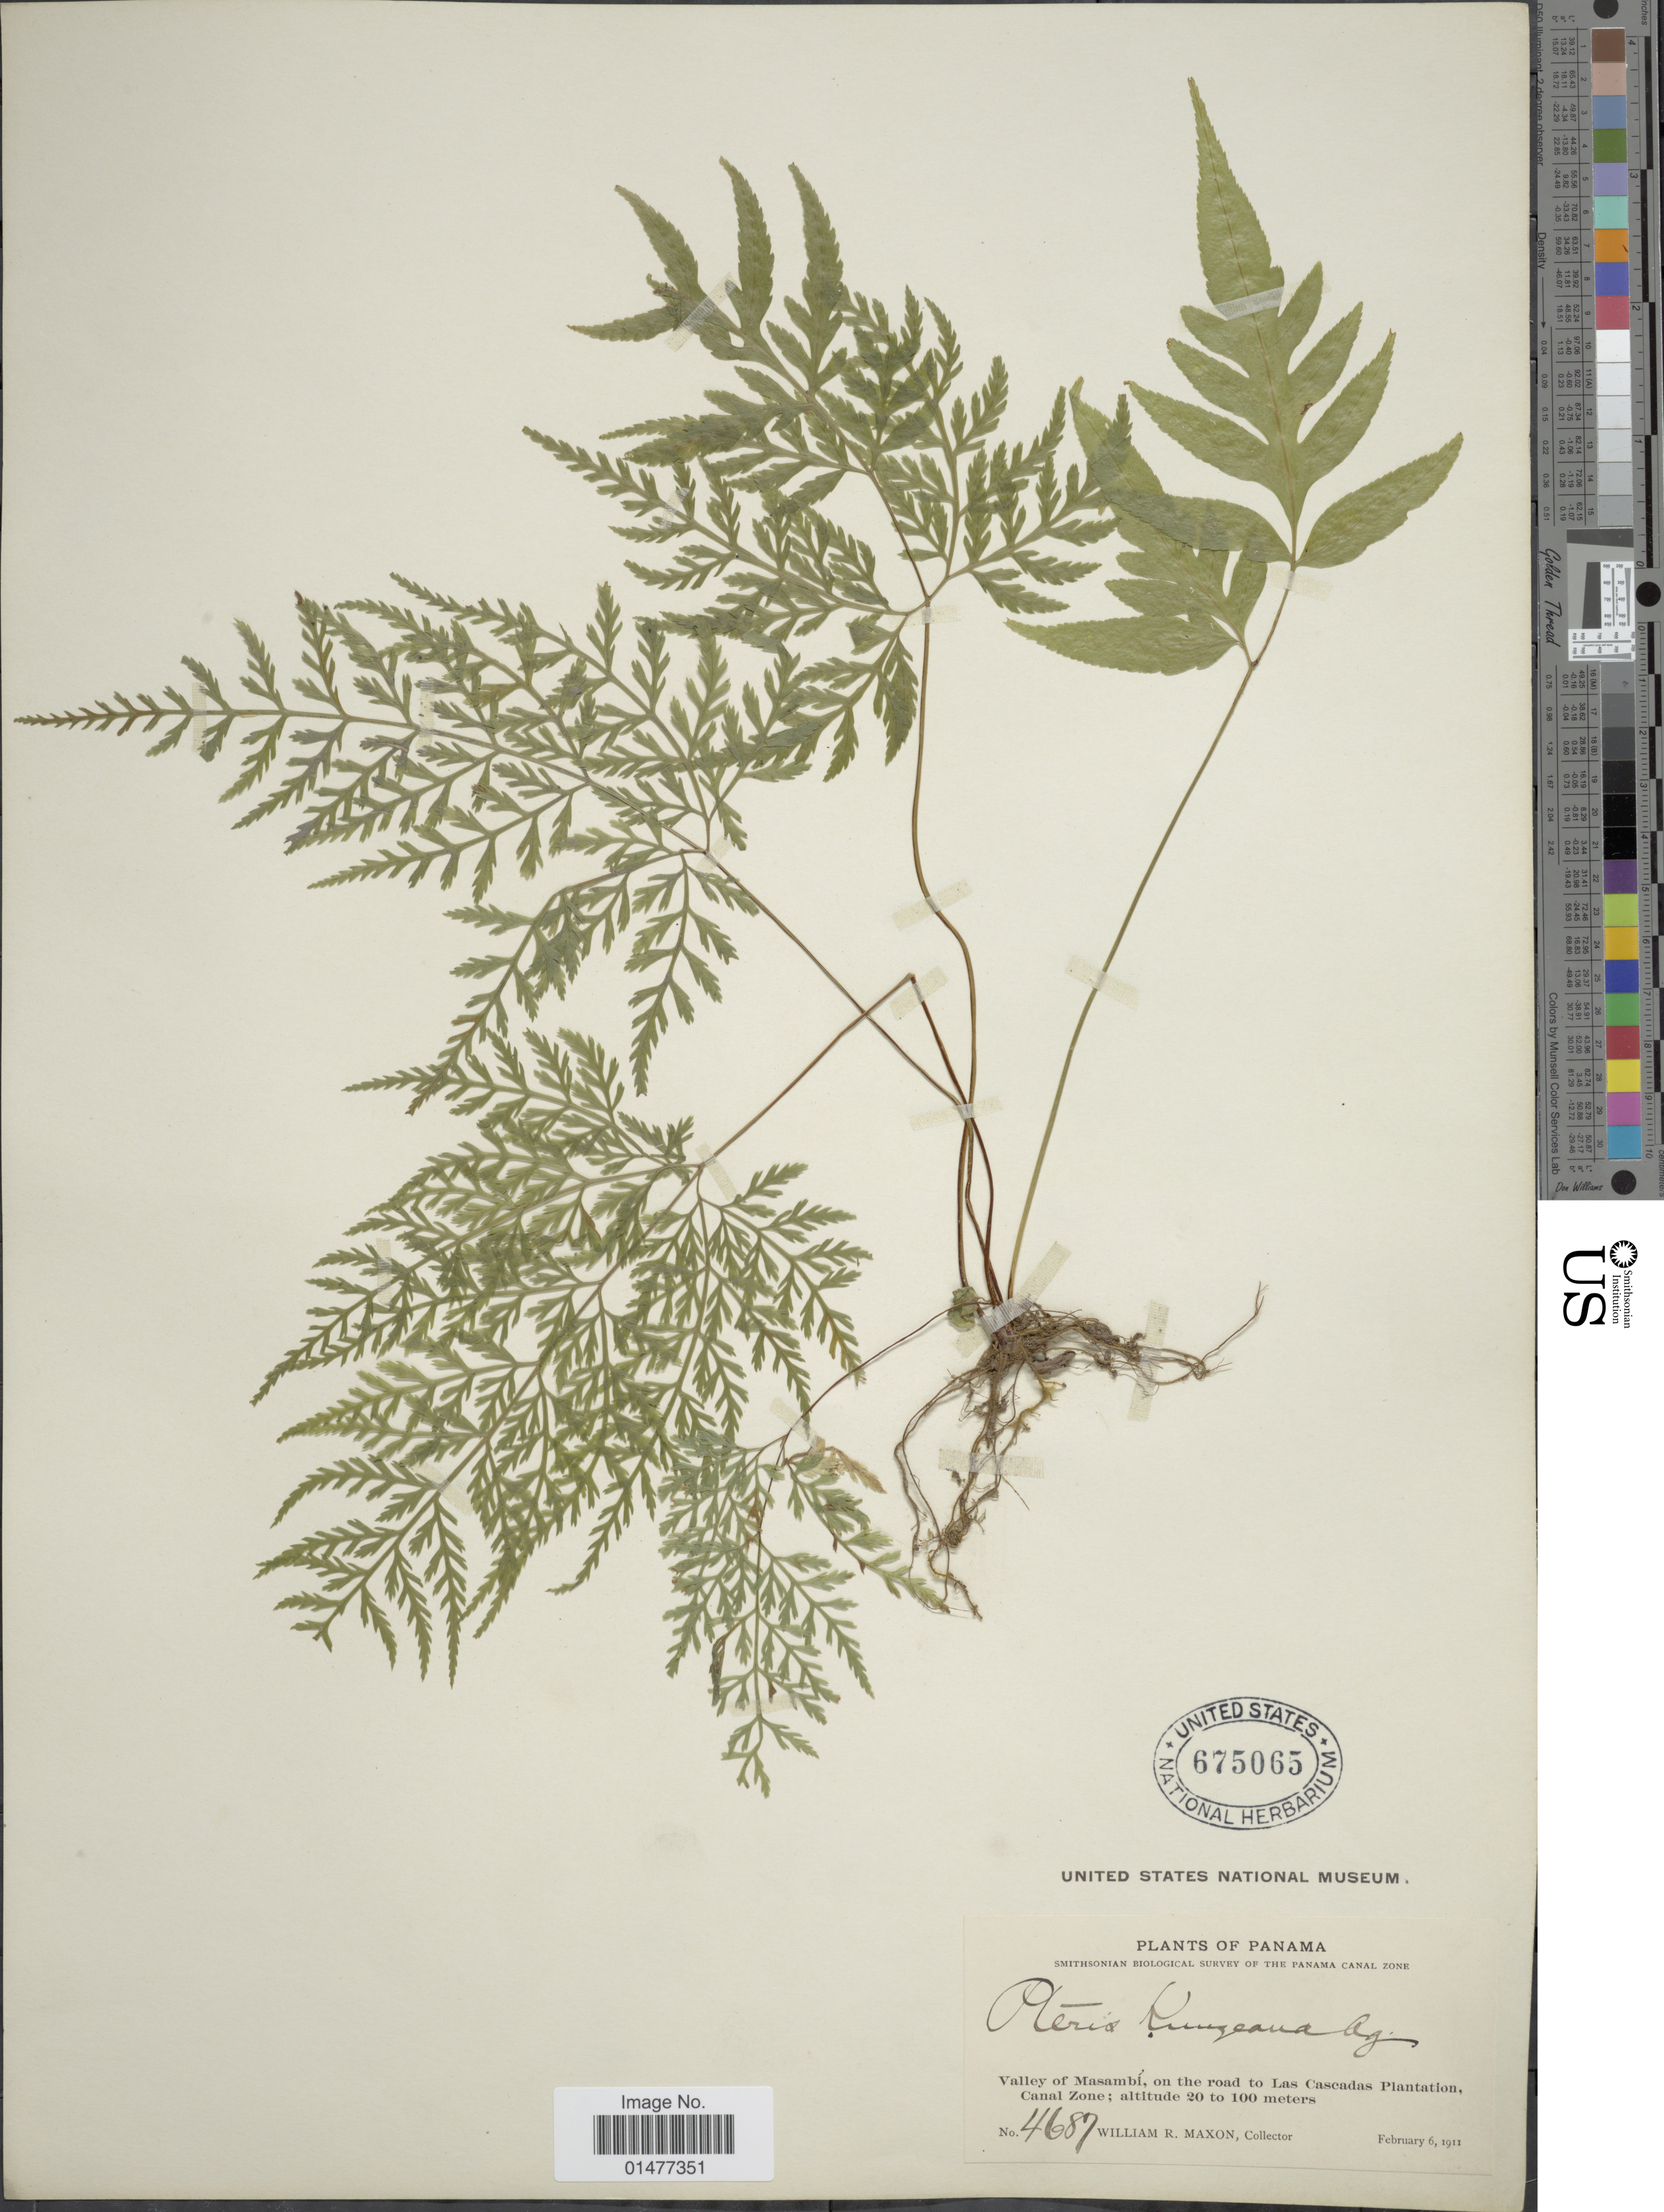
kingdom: Plantae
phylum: Tracheophyta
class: Polypodiopsida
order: Polypodiales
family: Pteridaceae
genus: Pteris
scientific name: Pteris altissima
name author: Poir.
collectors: W. R. Maxon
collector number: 4687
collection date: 1911-02-06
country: Panama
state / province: Colón / Panamá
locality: Plants of Panama, Valley of Masambi, on the road to Las Cascadas Plantation, Canal Zone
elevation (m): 20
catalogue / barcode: US 675065